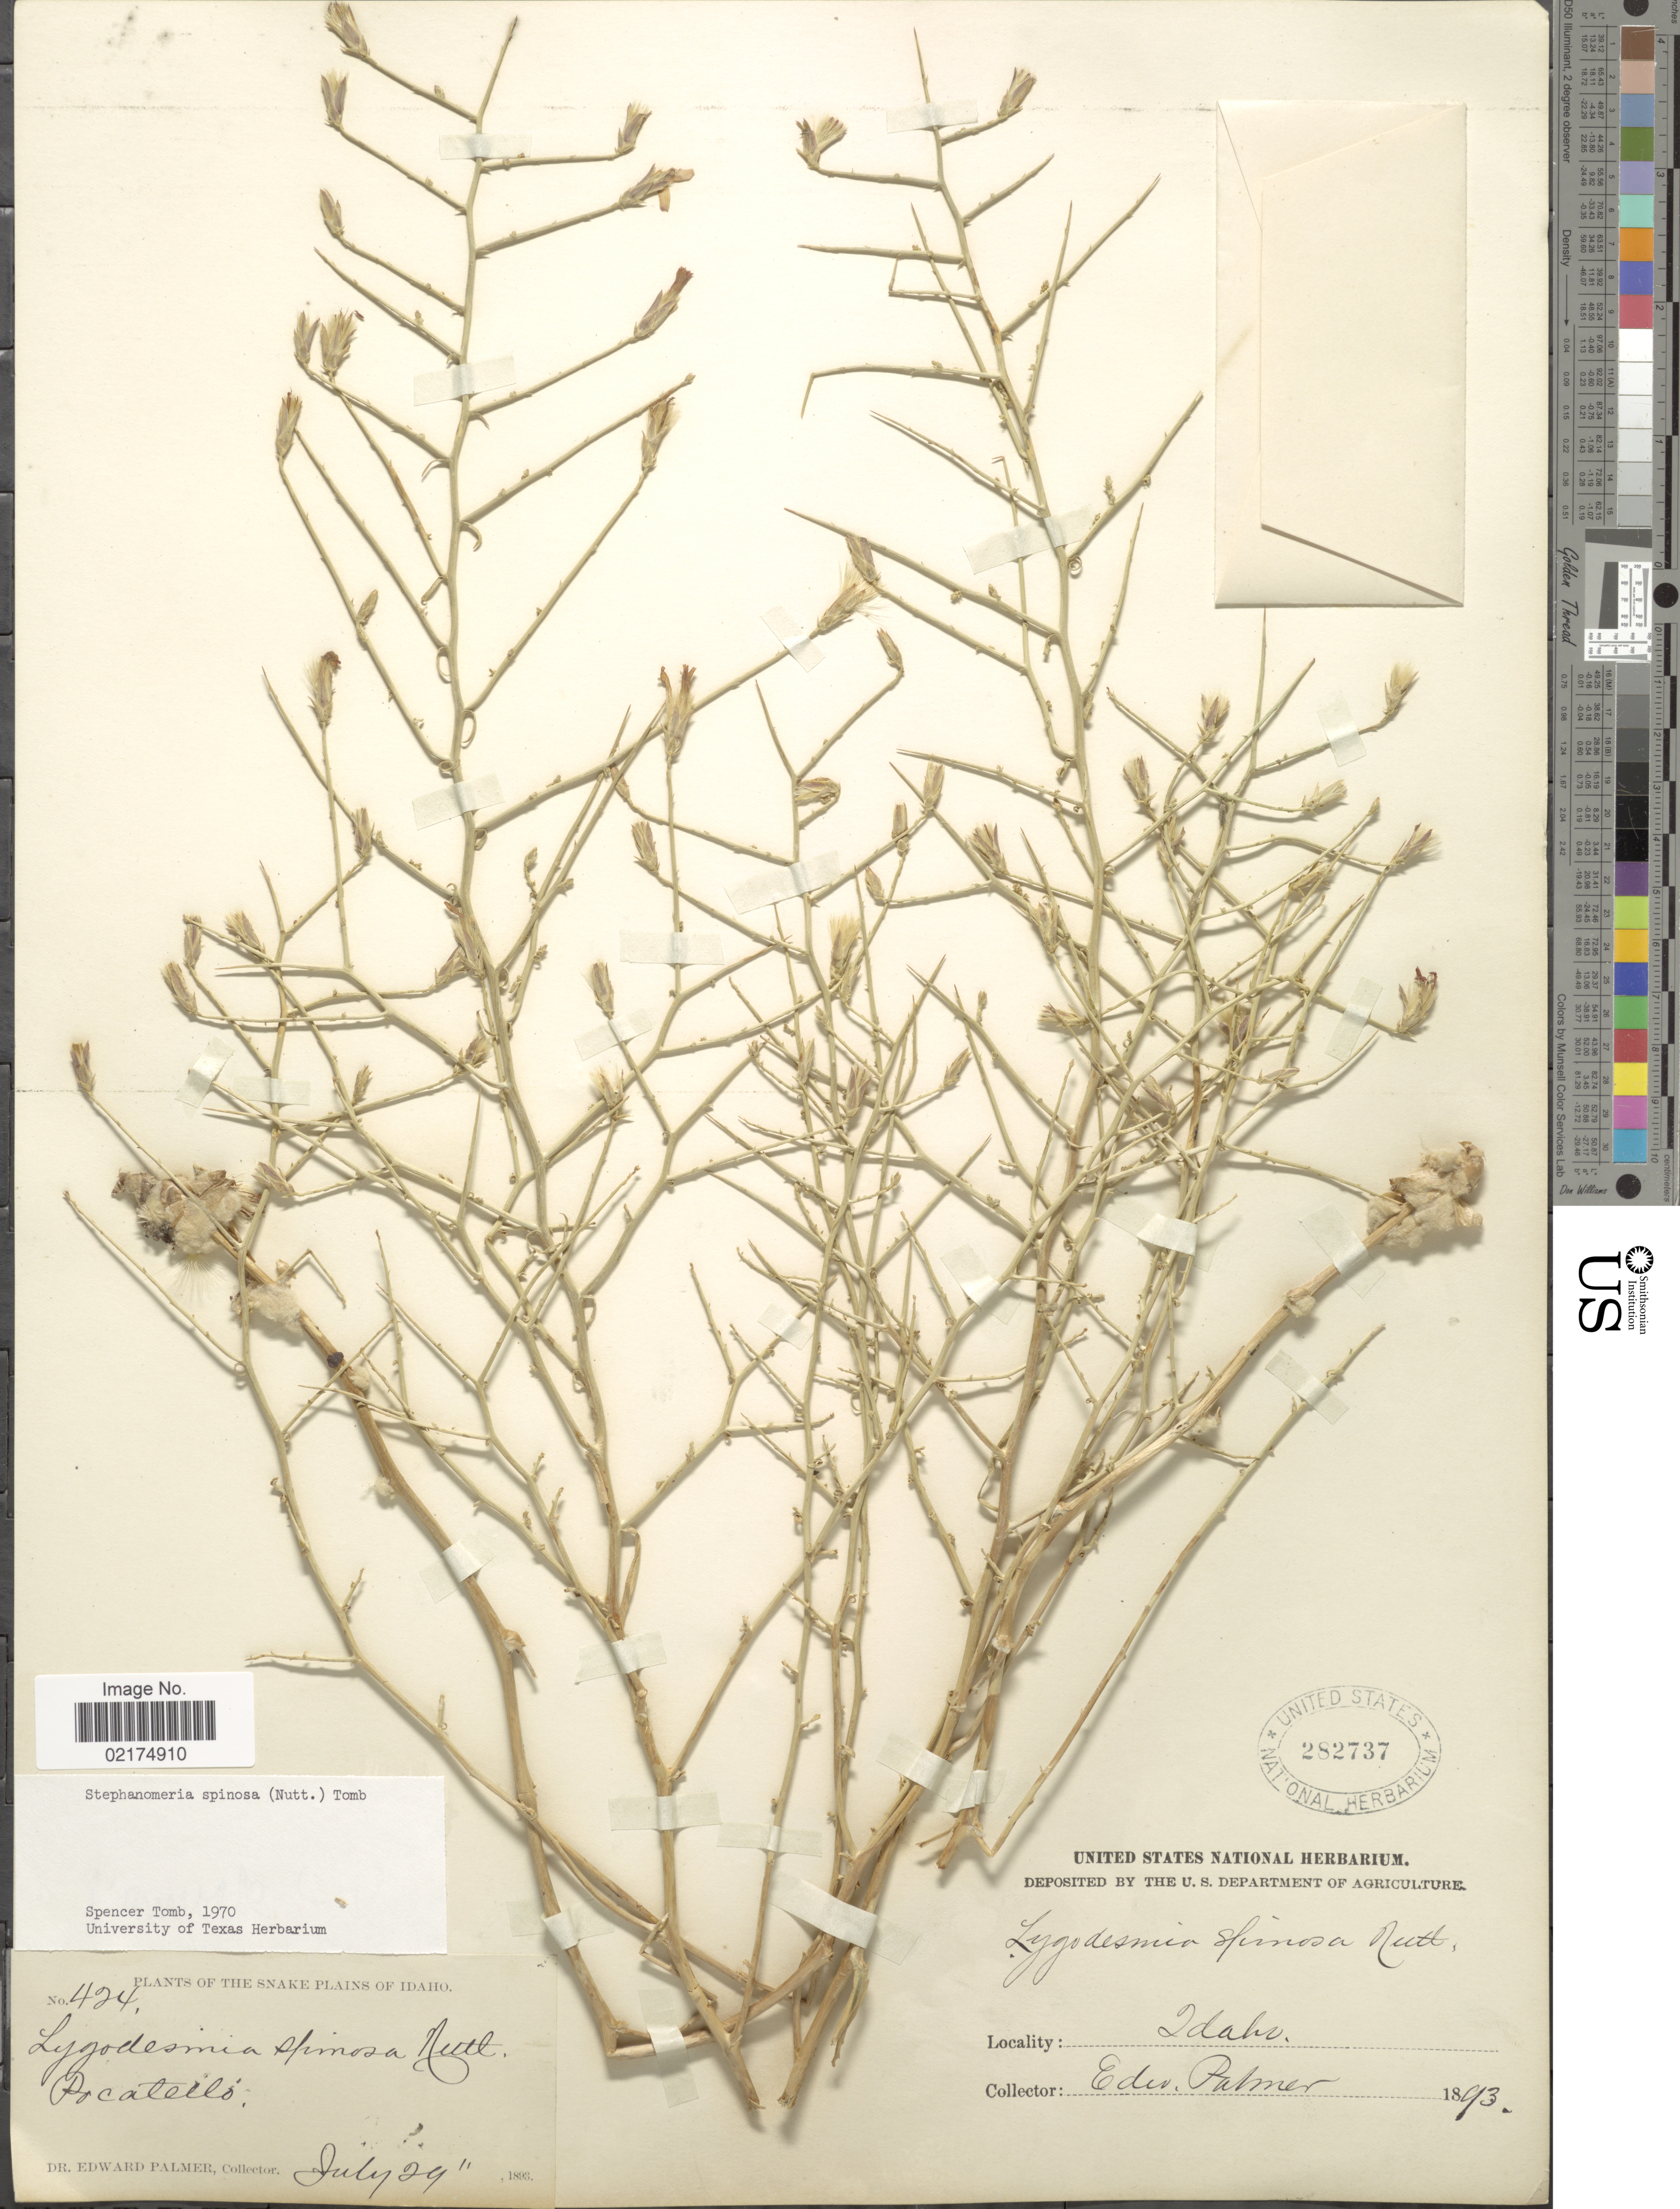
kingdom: Plantae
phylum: Tracheophyta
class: Magnoliopsida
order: Asterales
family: Asteraceae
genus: Pleiacanthus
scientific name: Pleiacanthus spinosus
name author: (Nutt.) Rydb.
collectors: E. Palmer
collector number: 424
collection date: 1893-07-24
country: United States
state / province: Idaho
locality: Snake Plains, Pocatello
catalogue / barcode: US 282737